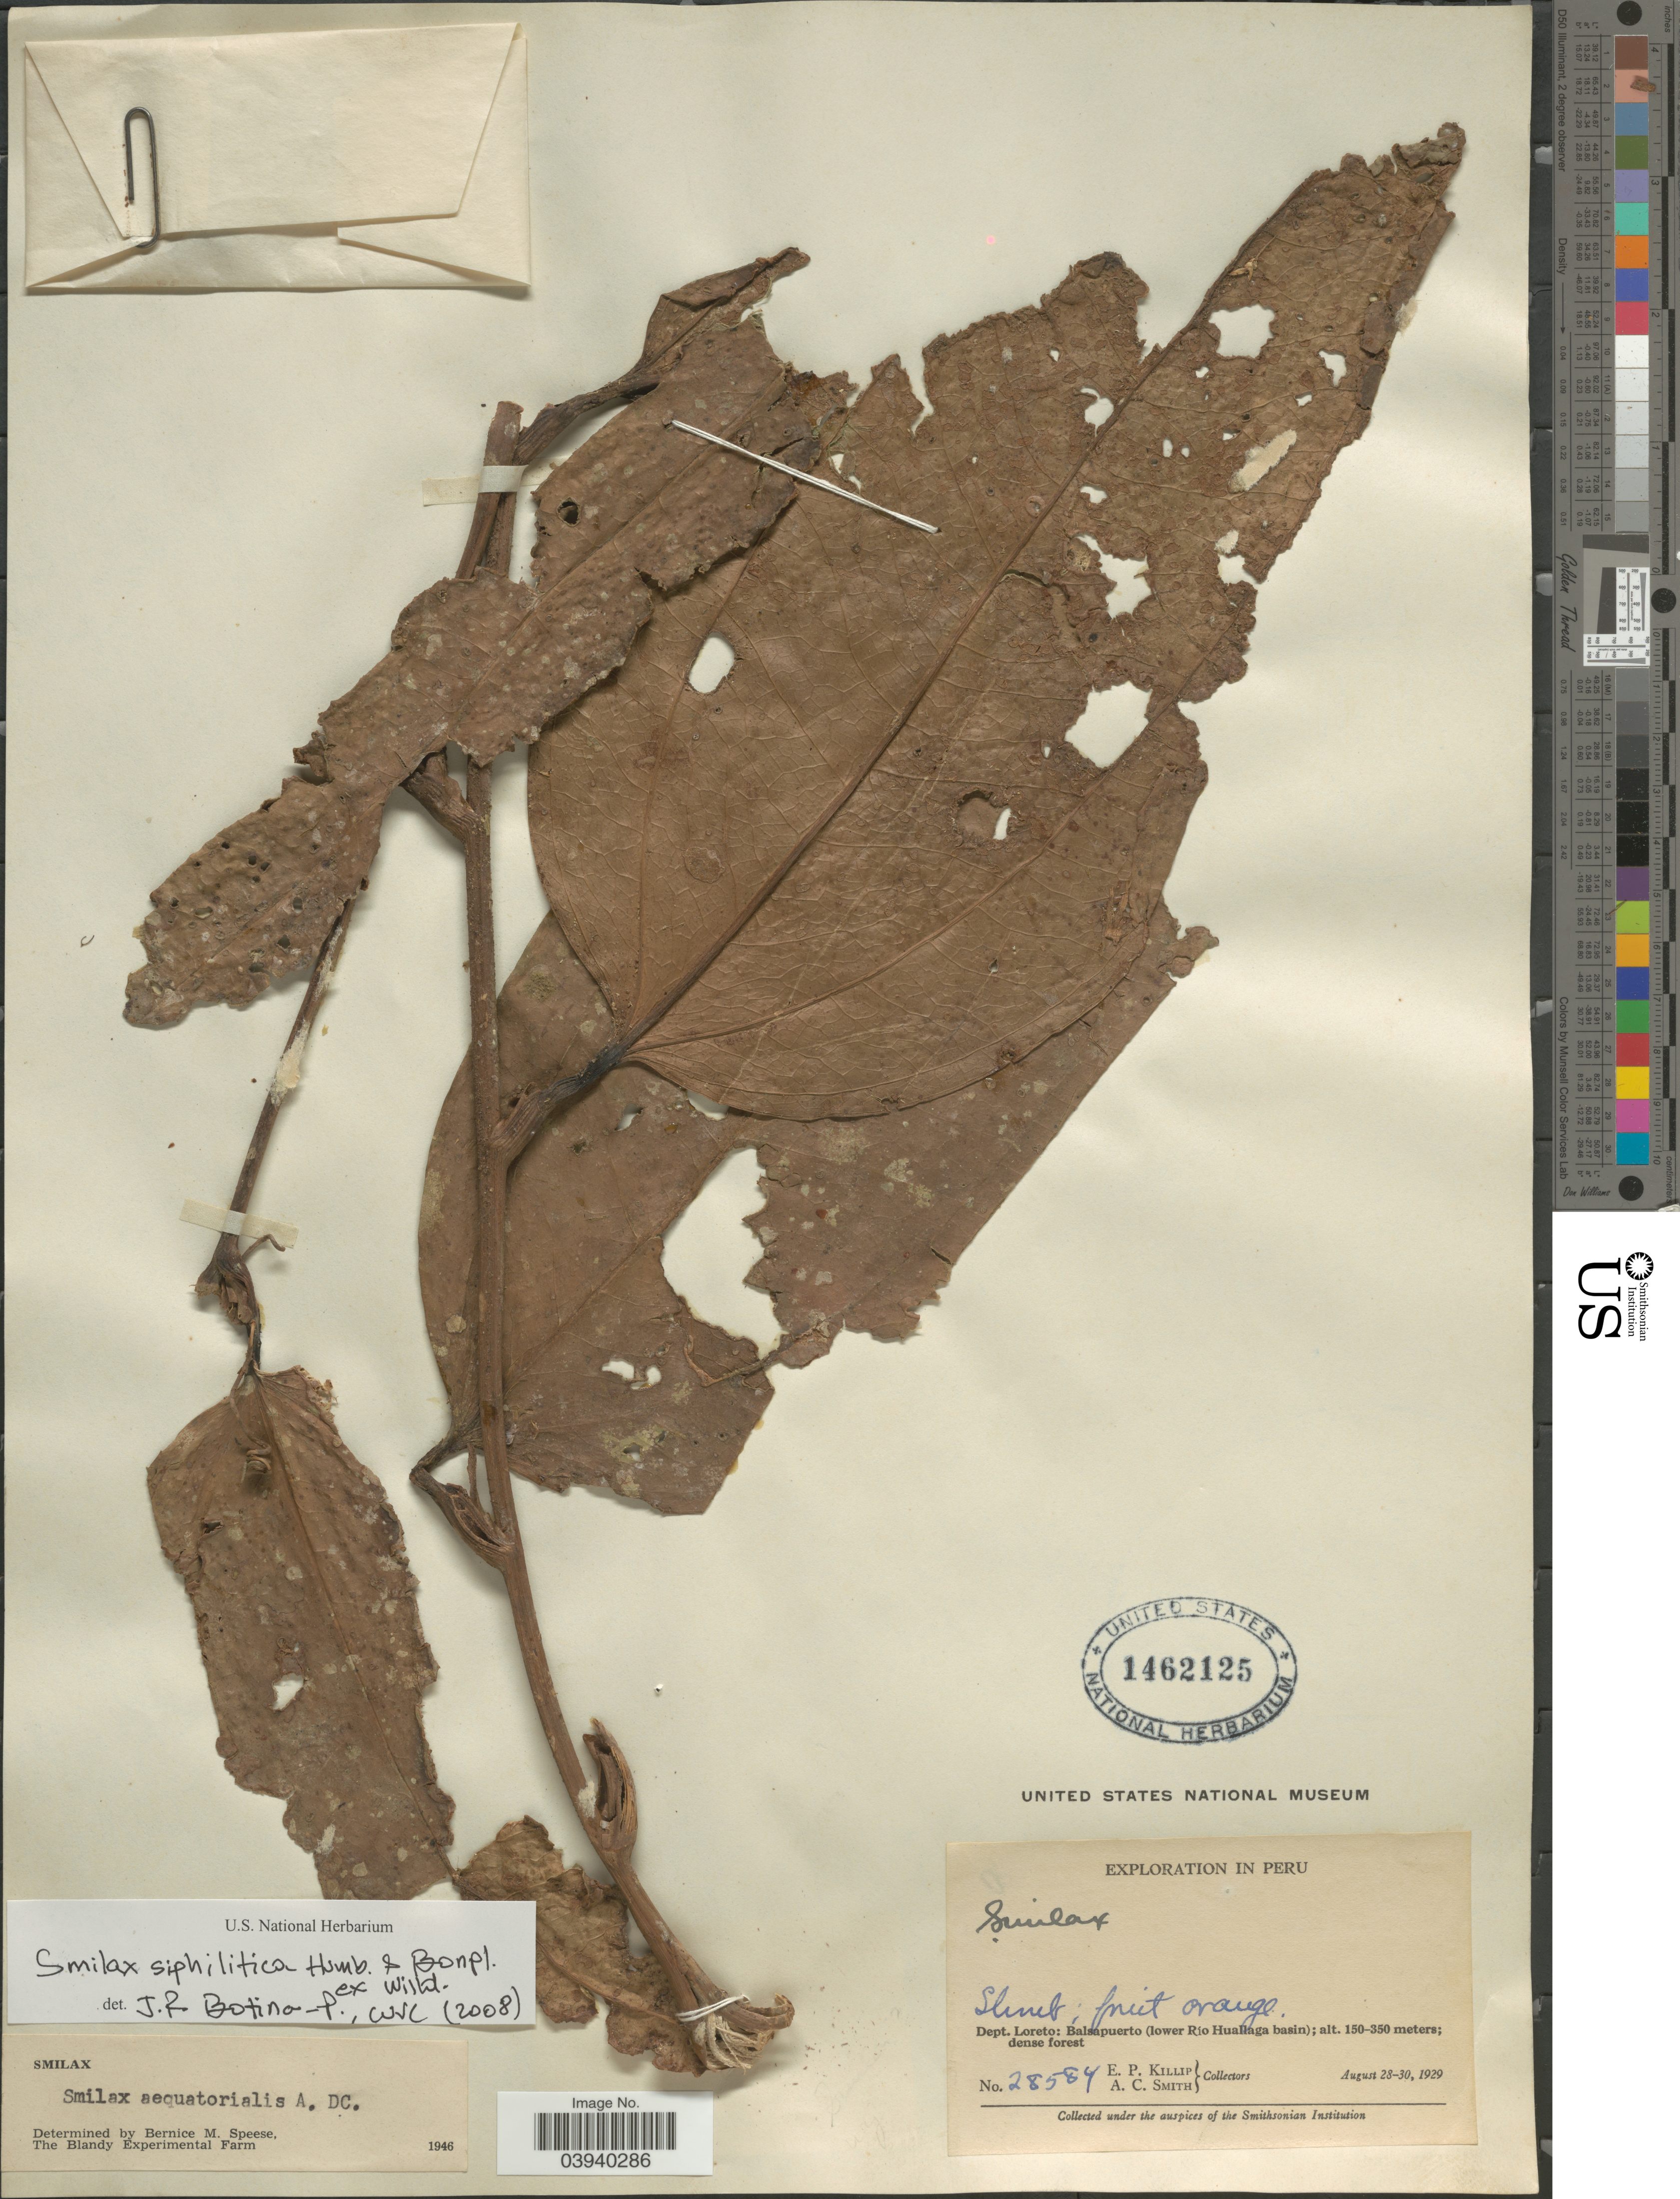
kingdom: Plantae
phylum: Tracheophyta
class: Liliopsida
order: Liliales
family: Smilacaceae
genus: Smilax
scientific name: Smilax syphilitica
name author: Humb. & Bonpl.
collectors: E. P. Killip & A. C. Smith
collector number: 28584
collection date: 1929-08-28/1929-08-30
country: Peru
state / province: Loreto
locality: Dept. Loreto: Balsapuerto (lower Río Huallaga basin).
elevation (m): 150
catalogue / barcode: US 1462125